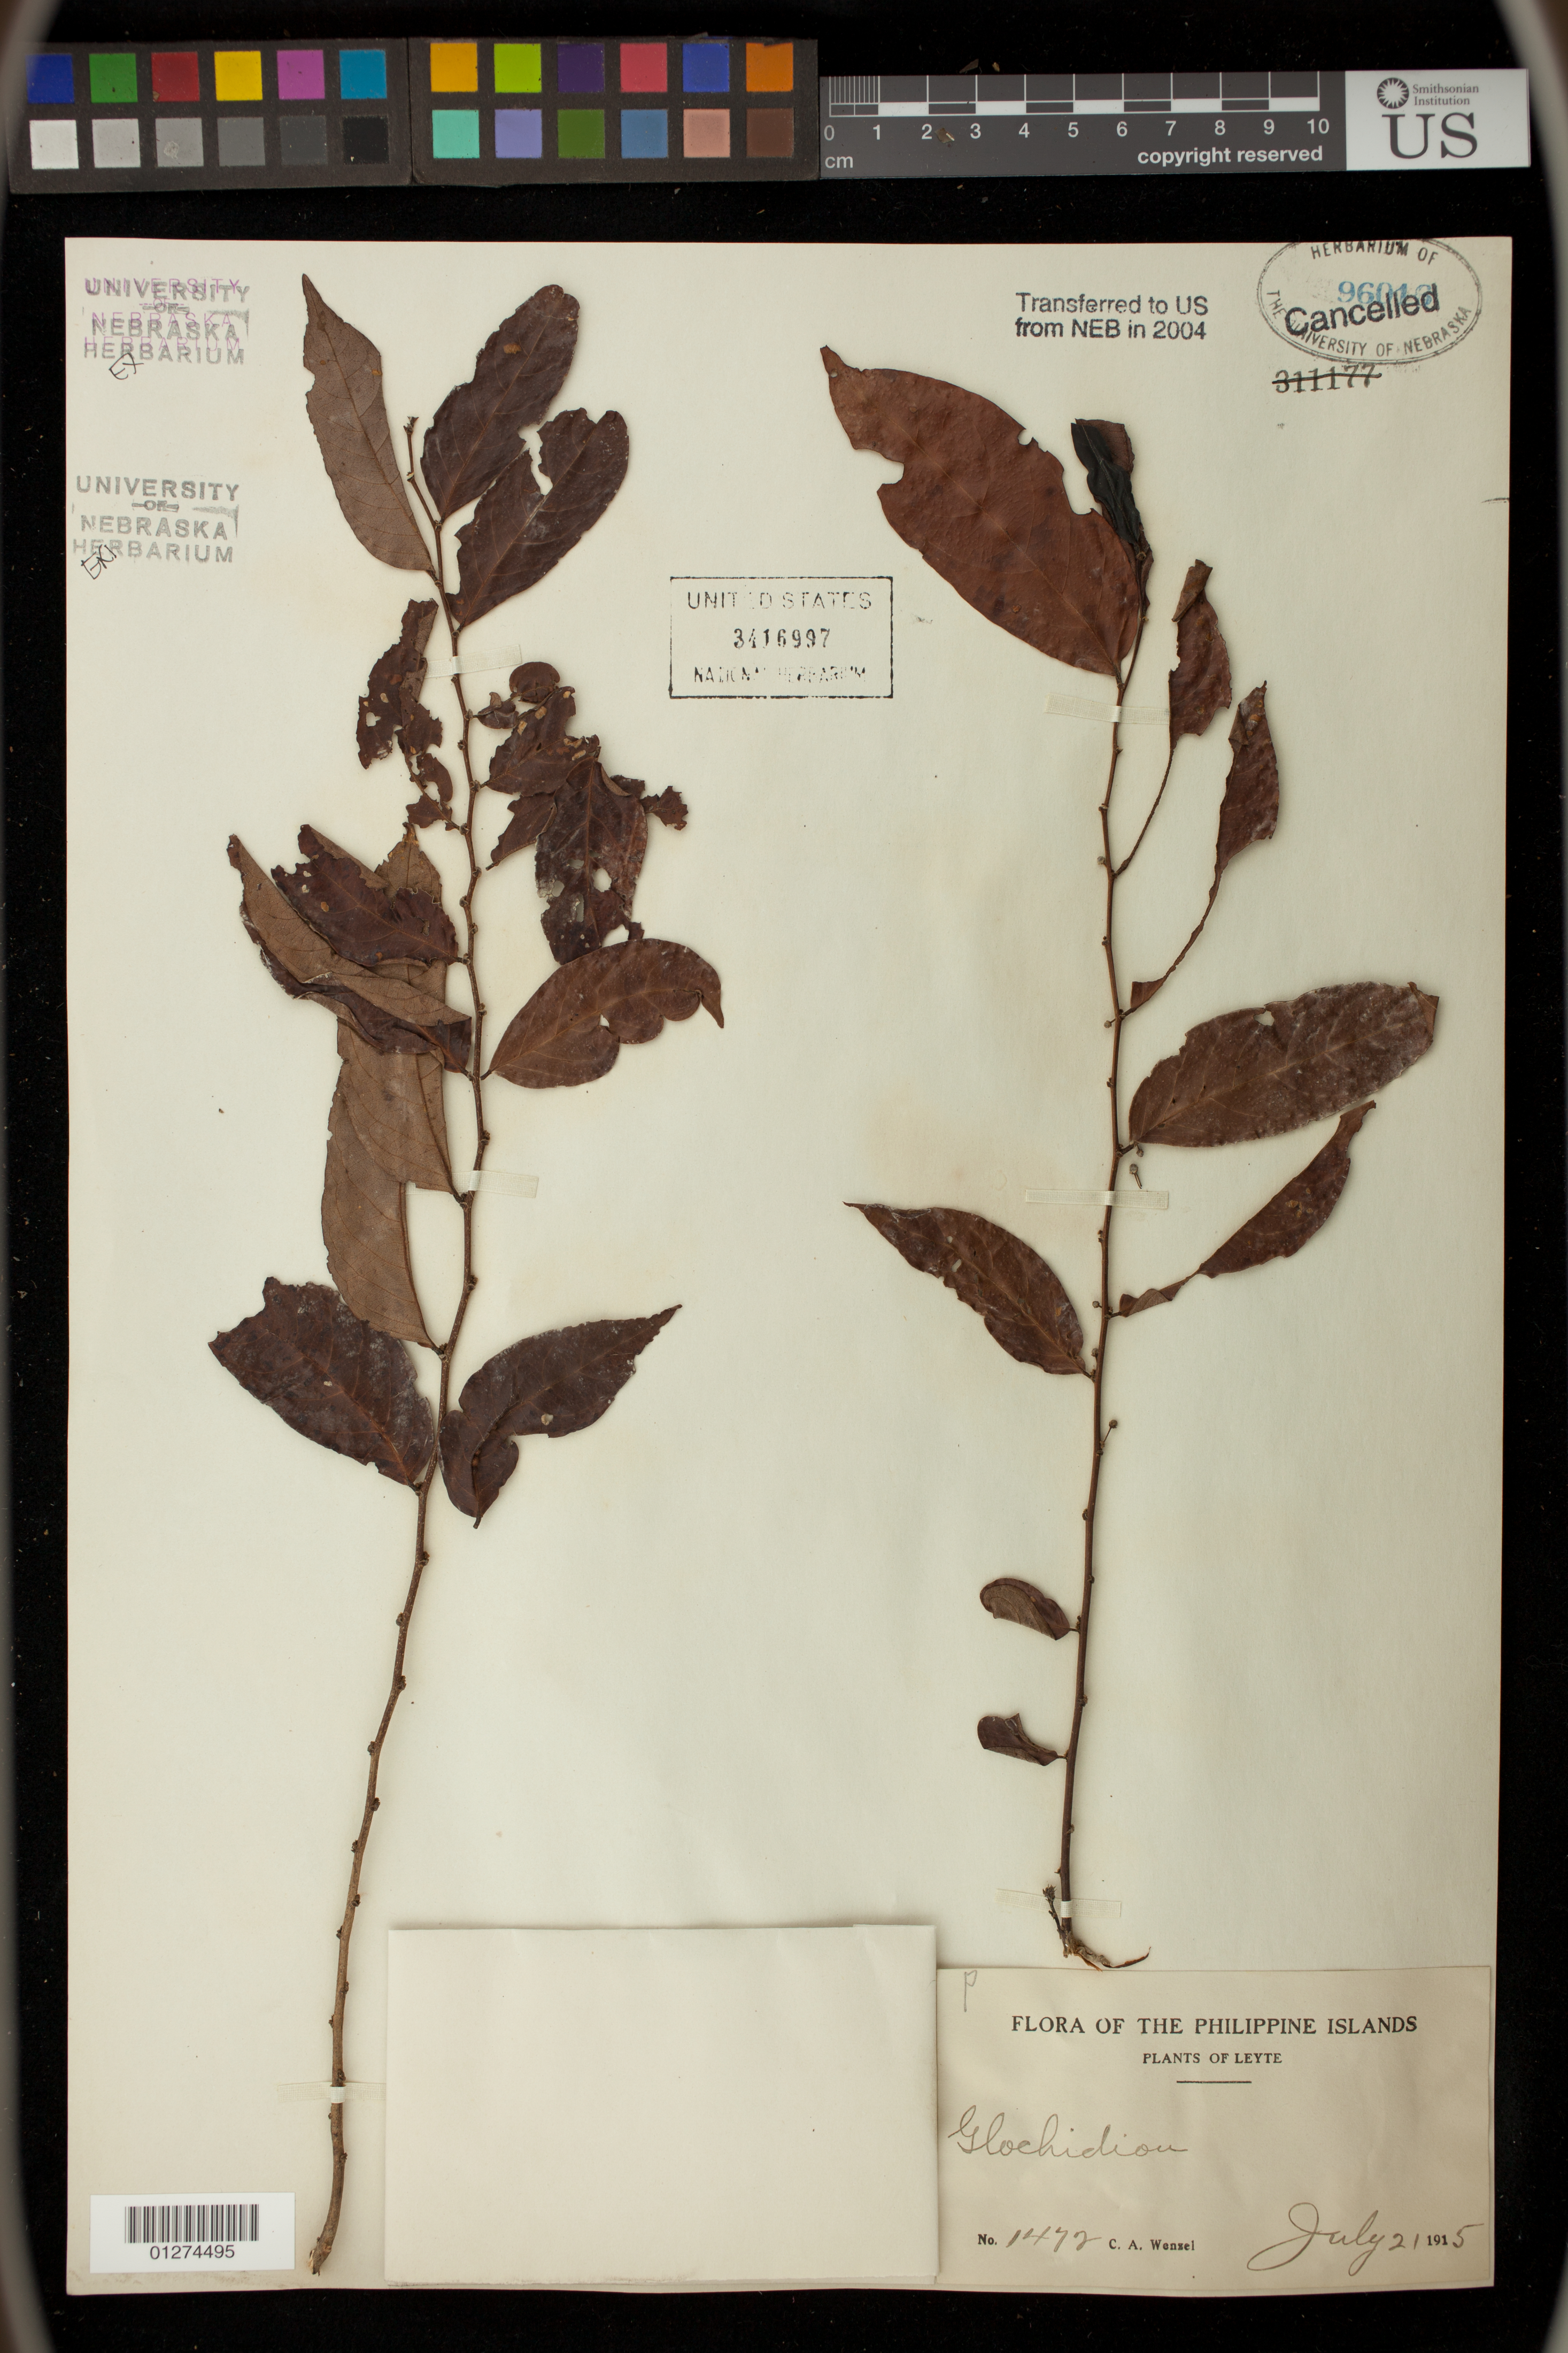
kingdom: Plantae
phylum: Tracheophyta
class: Magnoliopsida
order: Malpighiales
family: Phyllanthaceae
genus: Glochidion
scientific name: Glochidion sp.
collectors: C. Wenzel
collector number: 1472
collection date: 1915-07-21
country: Philippines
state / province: Eastern Visayas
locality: Leyte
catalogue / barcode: US 3416997